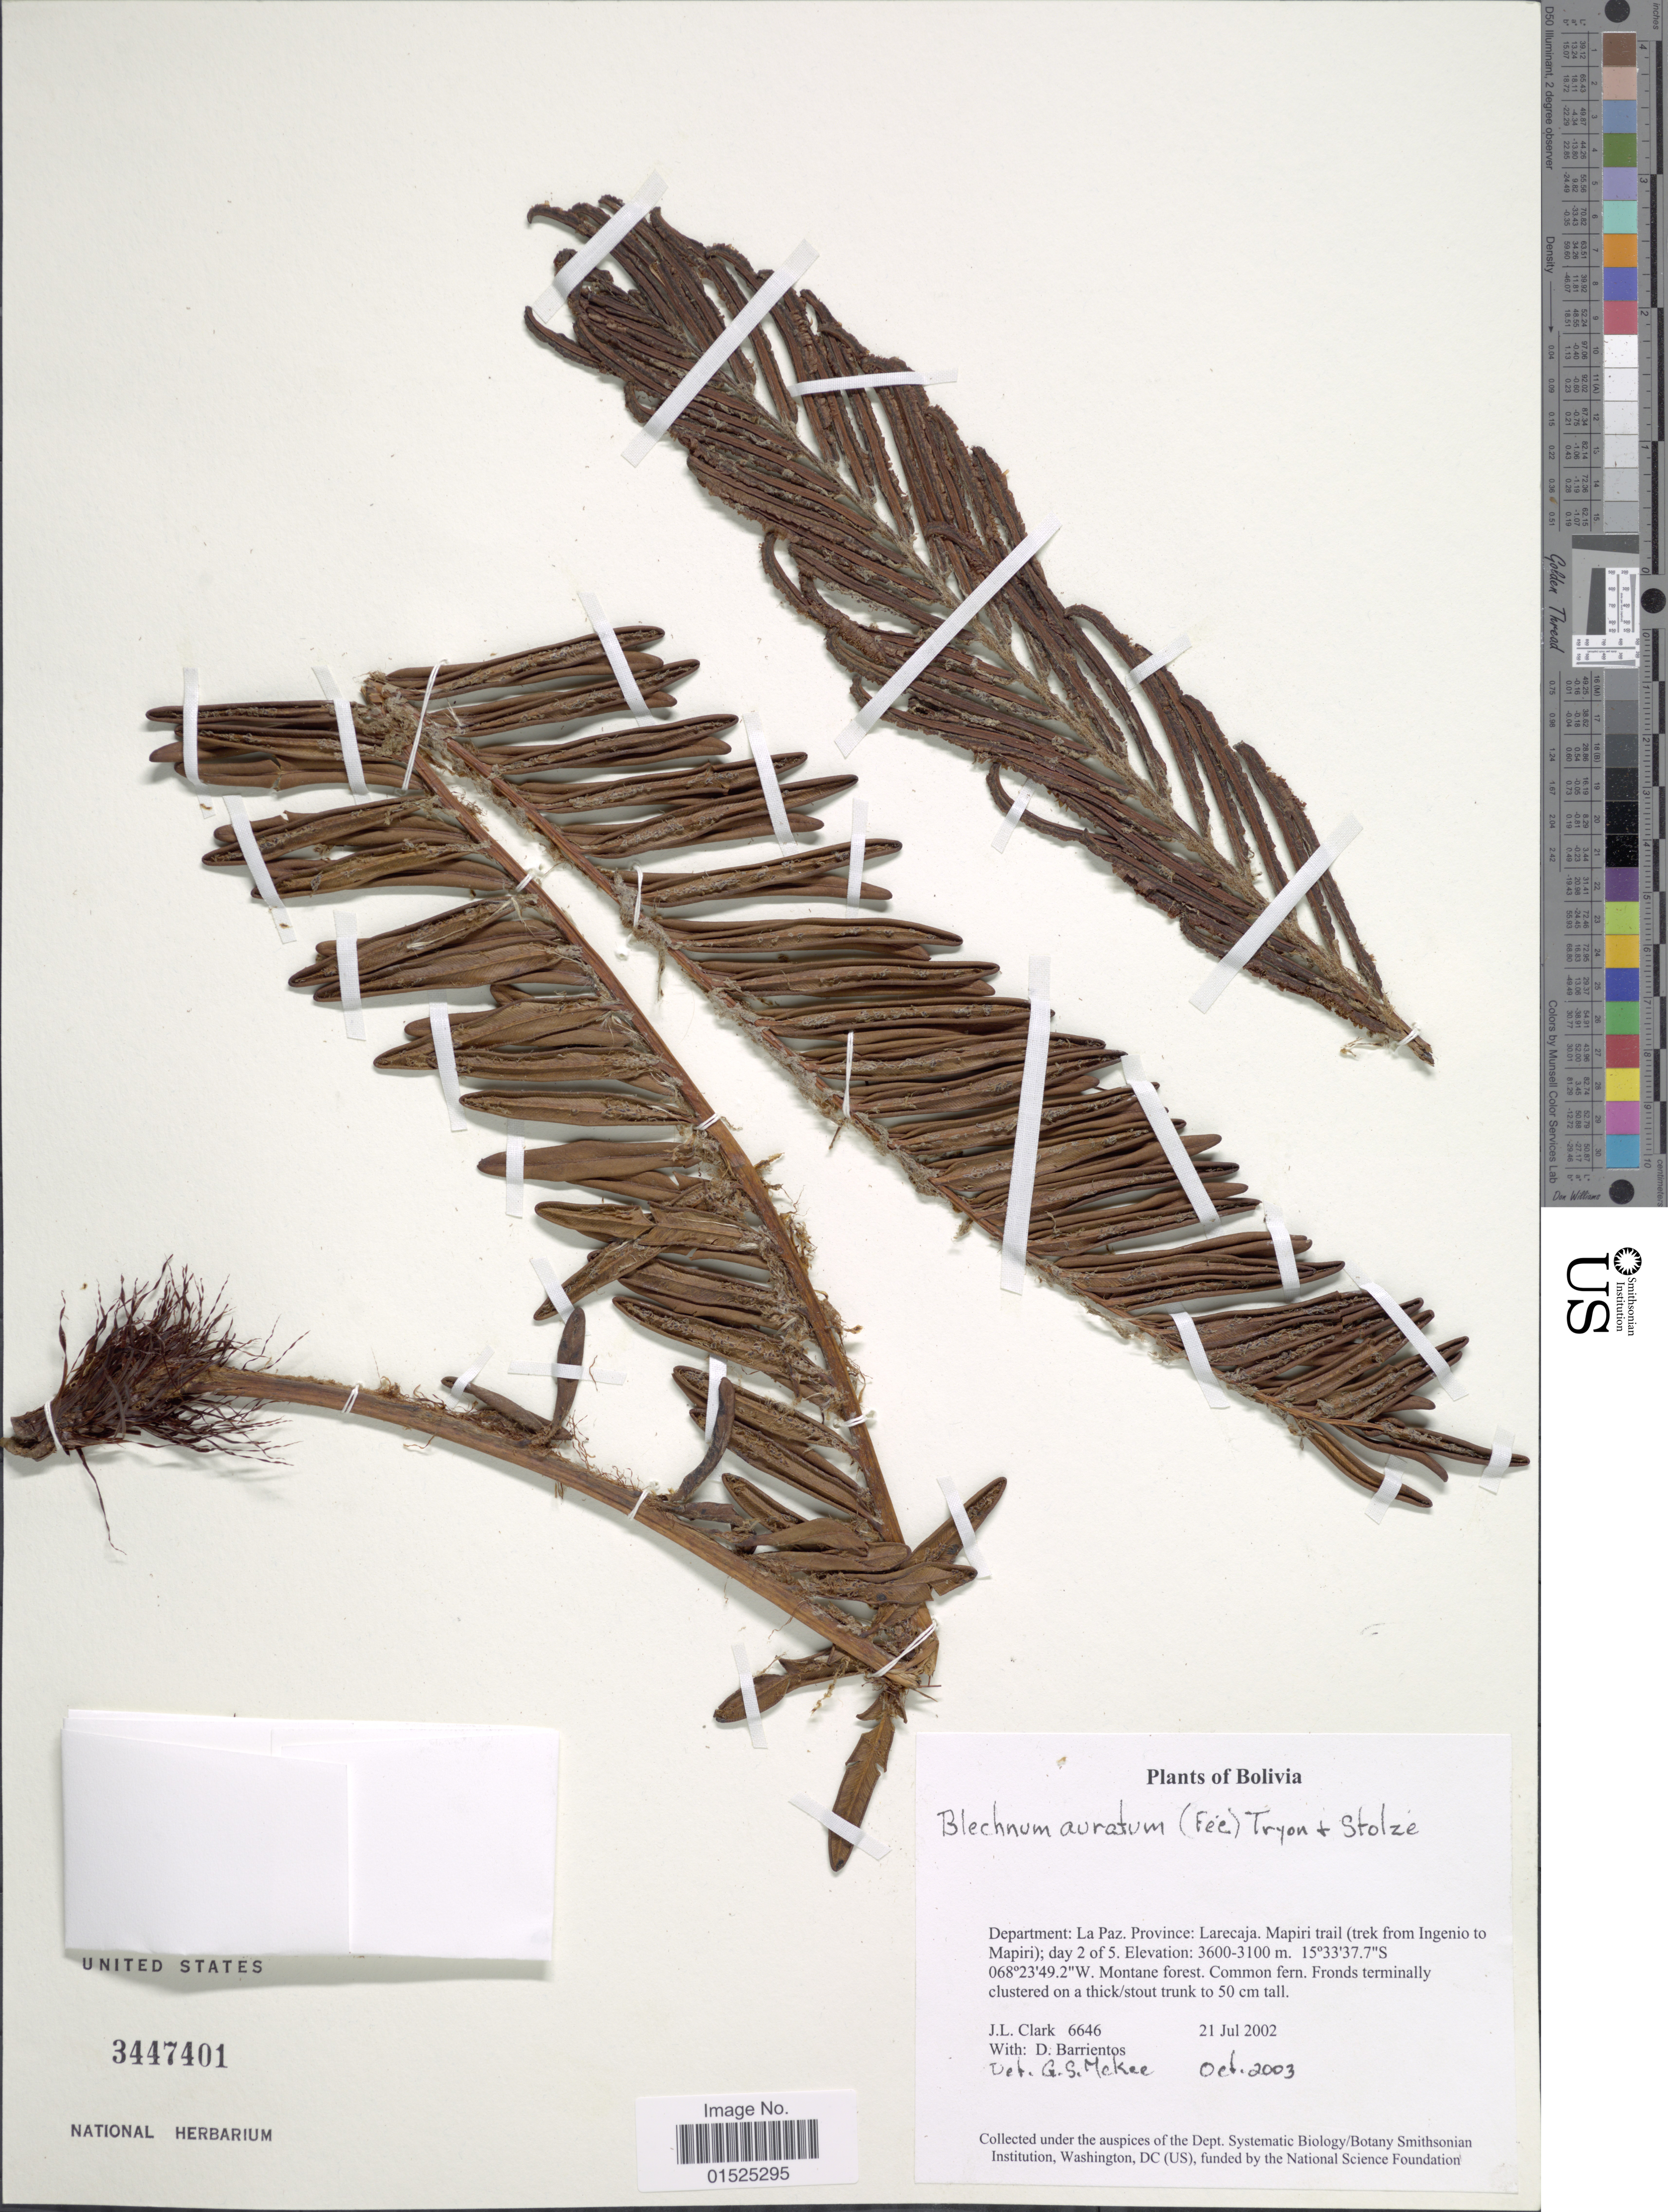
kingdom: Plantae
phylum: Tracheophyta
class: Polypodiopsida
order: Polypodiales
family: Blechnaceae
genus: Blechnum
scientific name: Blechnum auratum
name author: (Fée) R.M. Tryon & Stolze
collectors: J. L. Clark & D. Barrientos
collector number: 6646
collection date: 2002-07-21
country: Bolivia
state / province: La Paz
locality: Bolivia, Larecaja, Mapiri trail (trek from Ingenio to Mapiri), Montane forest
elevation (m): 3100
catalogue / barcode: US 3447401